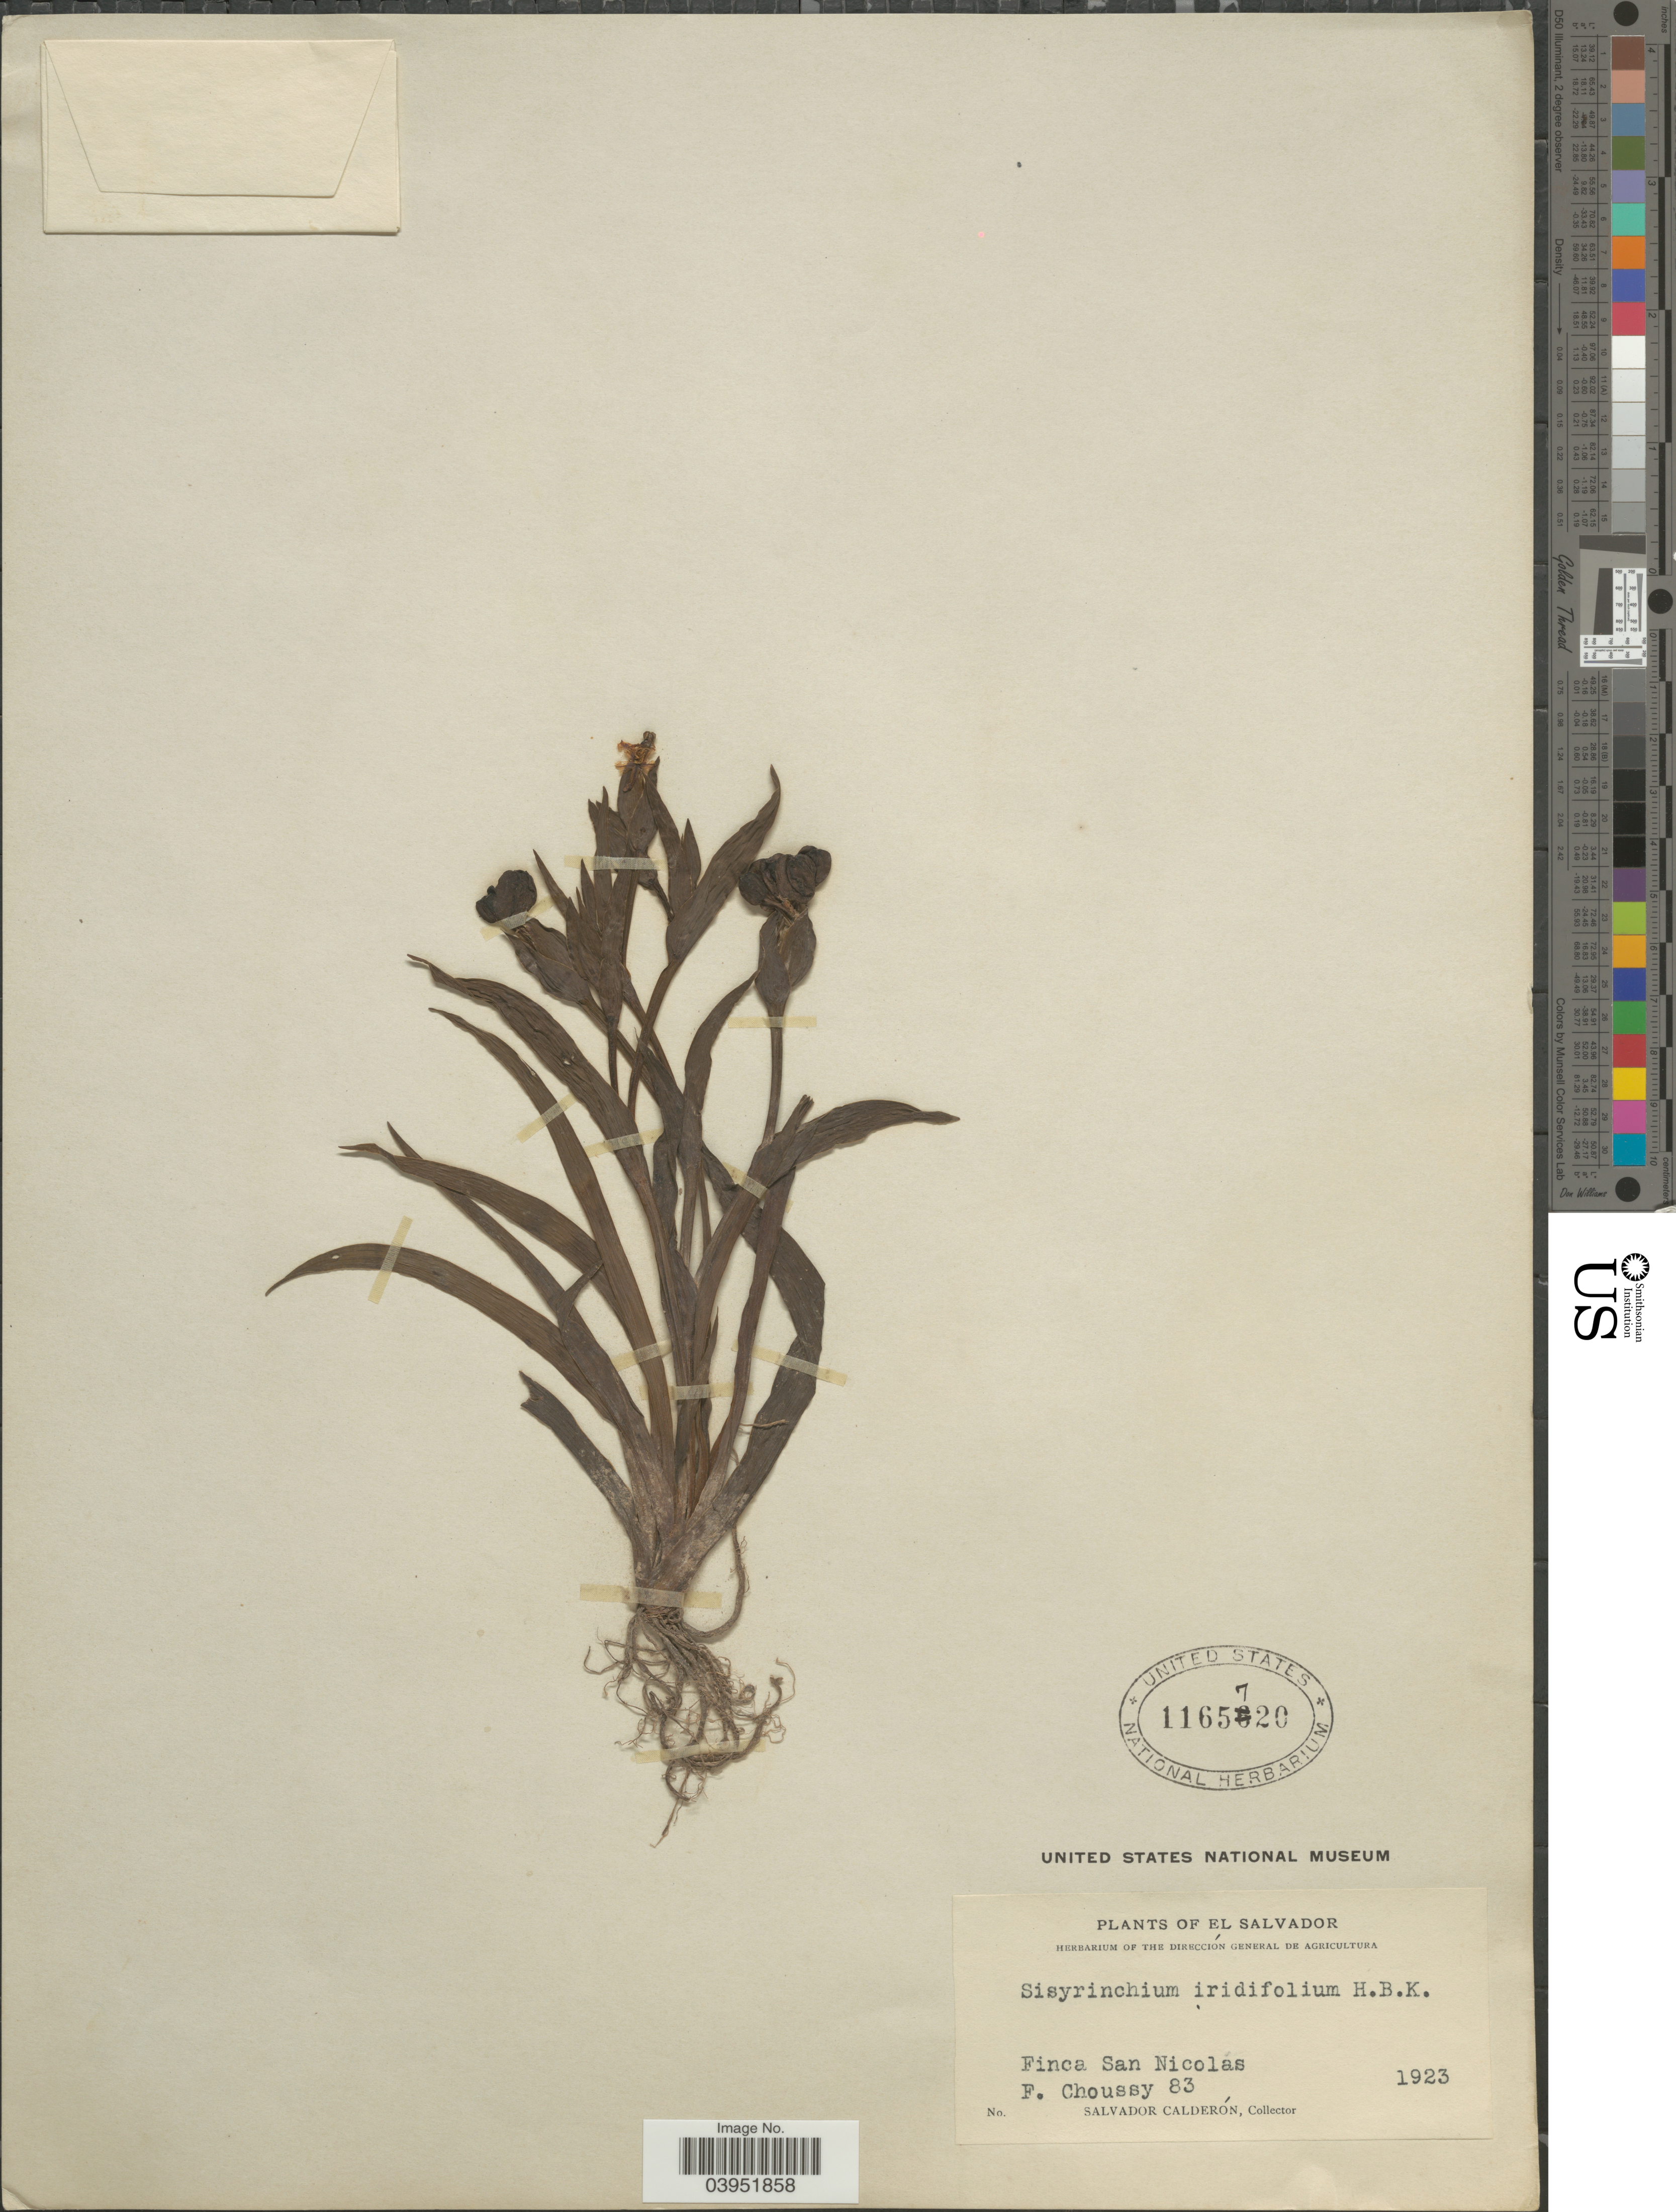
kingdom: Plantae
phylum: Tracheophyta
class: Liliopsida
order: Asparagales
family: Iridaceae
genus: Sisyrinchium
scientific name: Sisyrinchium sp.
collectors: F. Choussy & S. Calderón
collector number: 83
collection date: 1923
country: El Salvador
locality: Finca San Nicolas.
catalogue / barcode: US 1165720